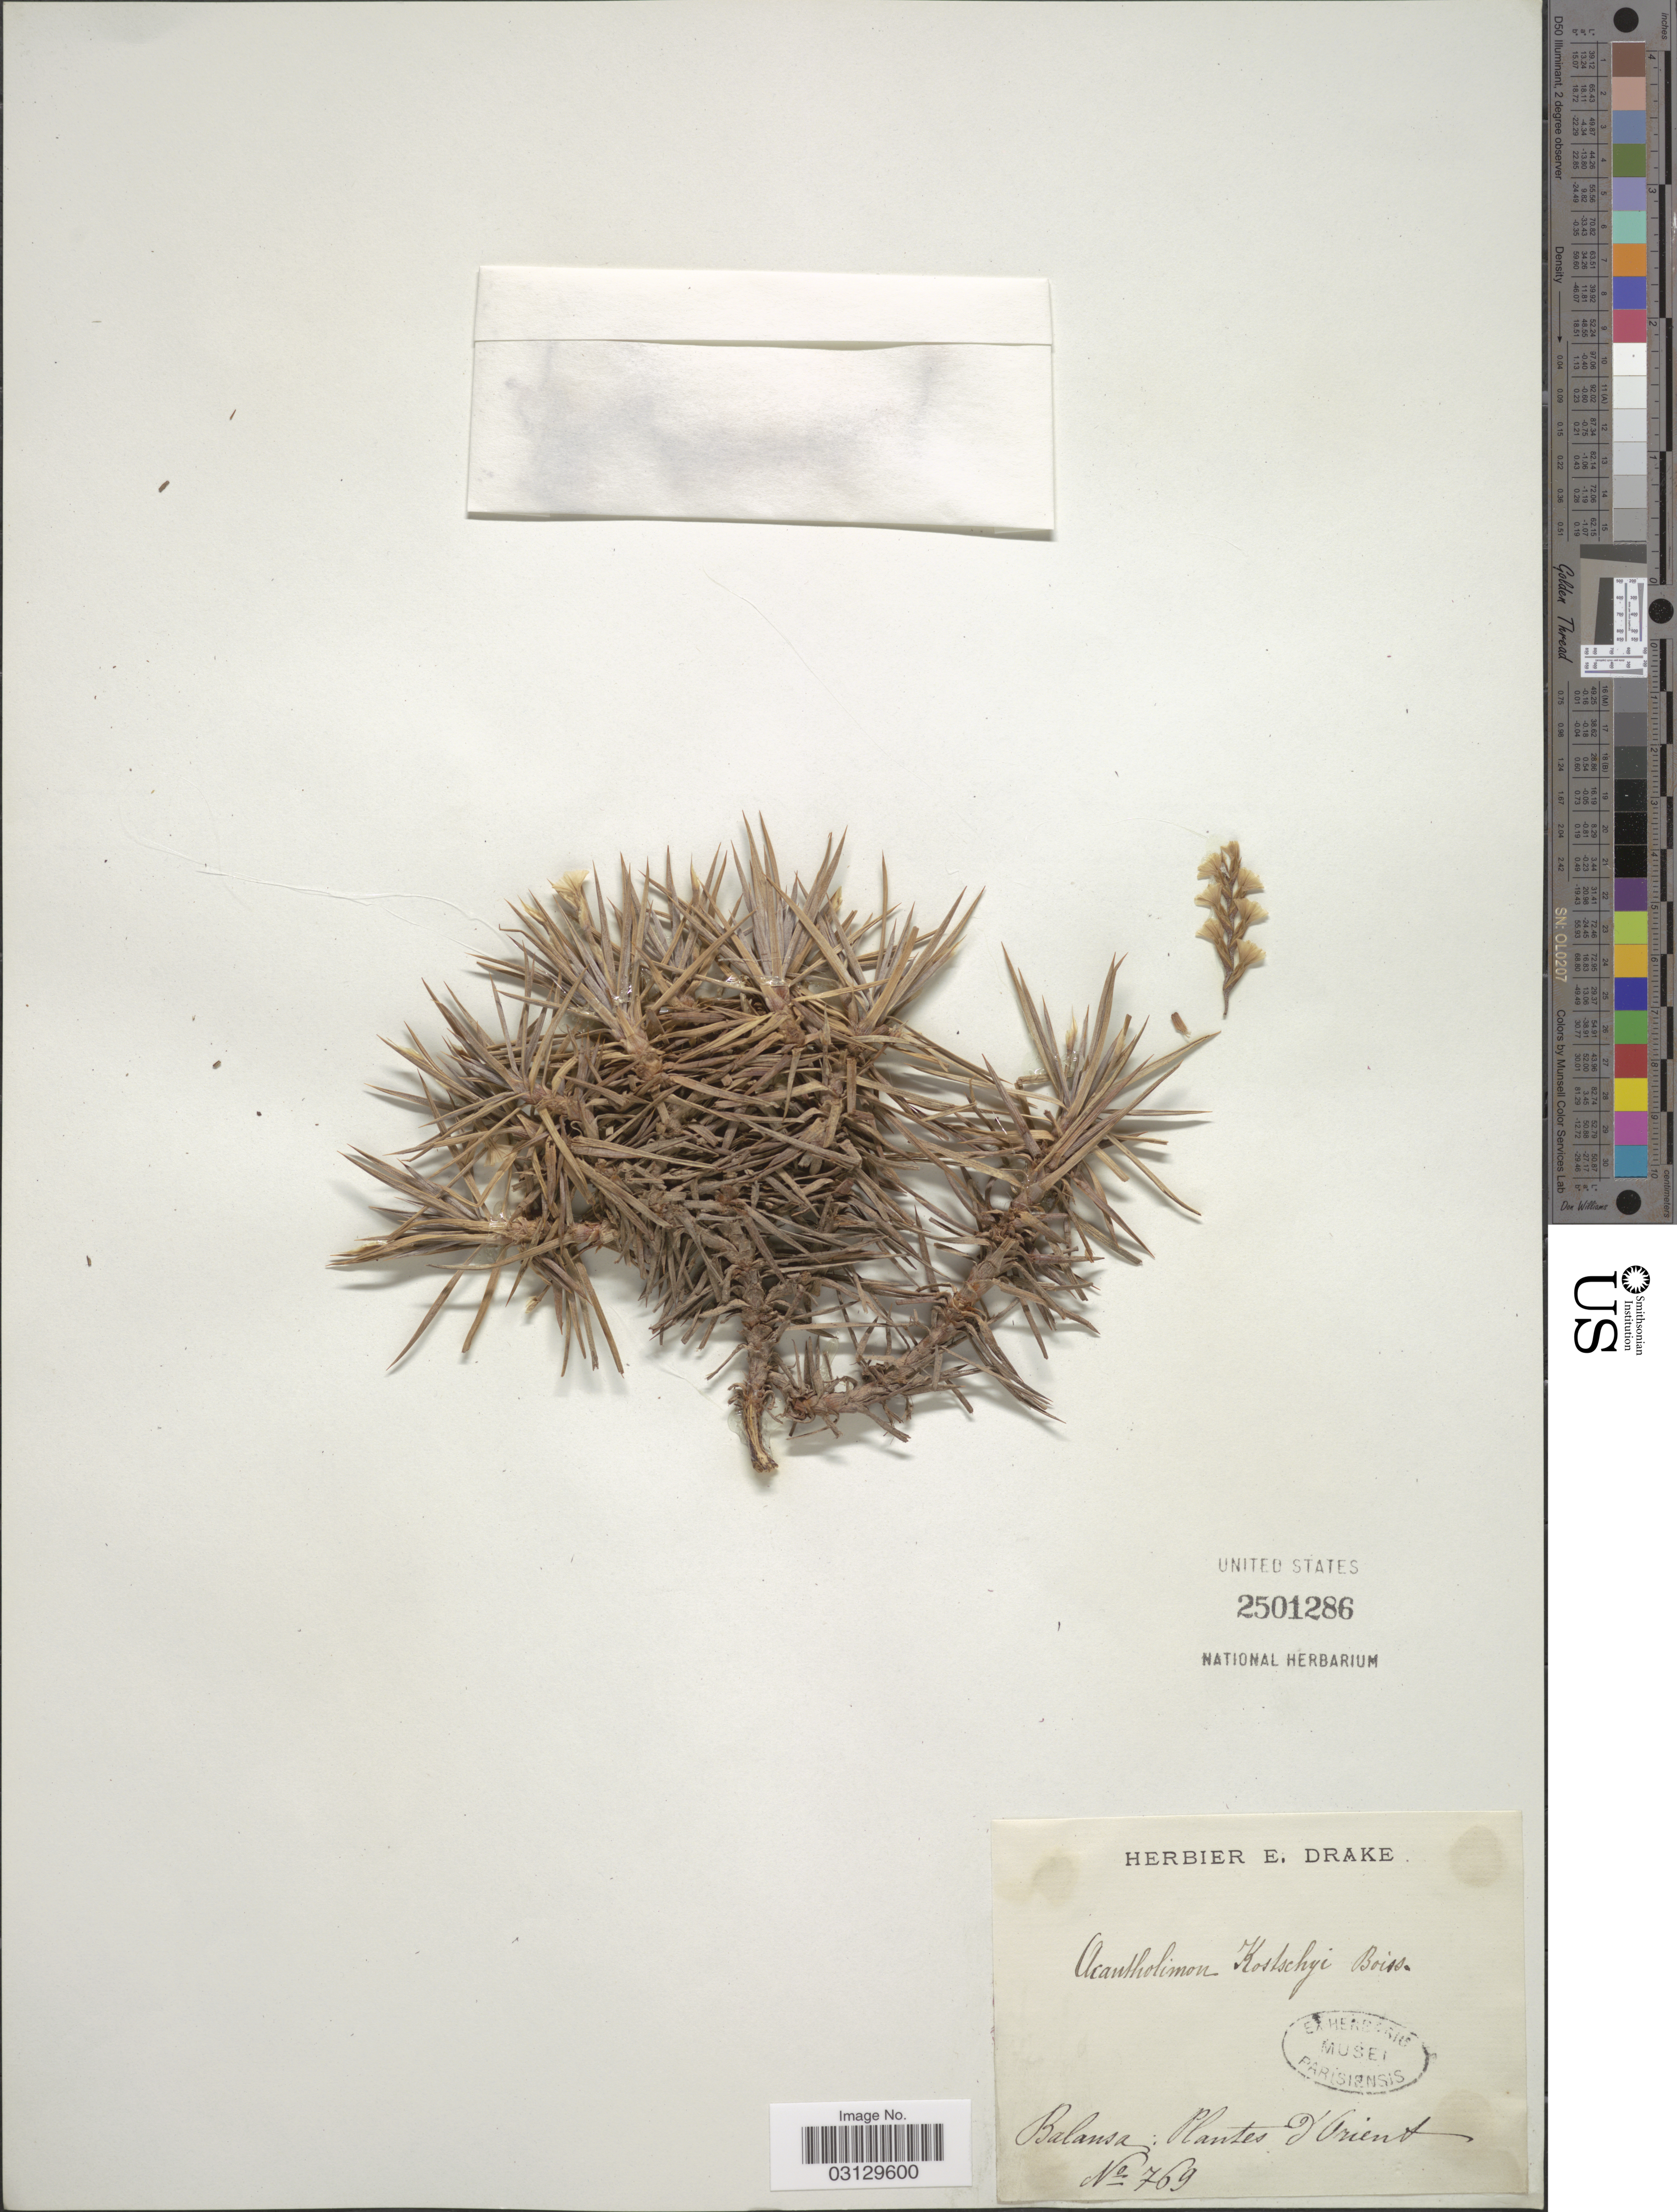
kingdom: Plantae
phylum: Tracheophyta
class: Magnoliopsida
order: Caryophyllales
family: Plumbaginaceae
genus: Acantholimon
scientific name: Acantholimon kotschyi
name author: (Jaub. & Spach) Boiss.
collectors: -. Balansa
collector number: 769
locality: Plantes d'Orient [probably Turkey]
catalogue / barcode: US 2501286